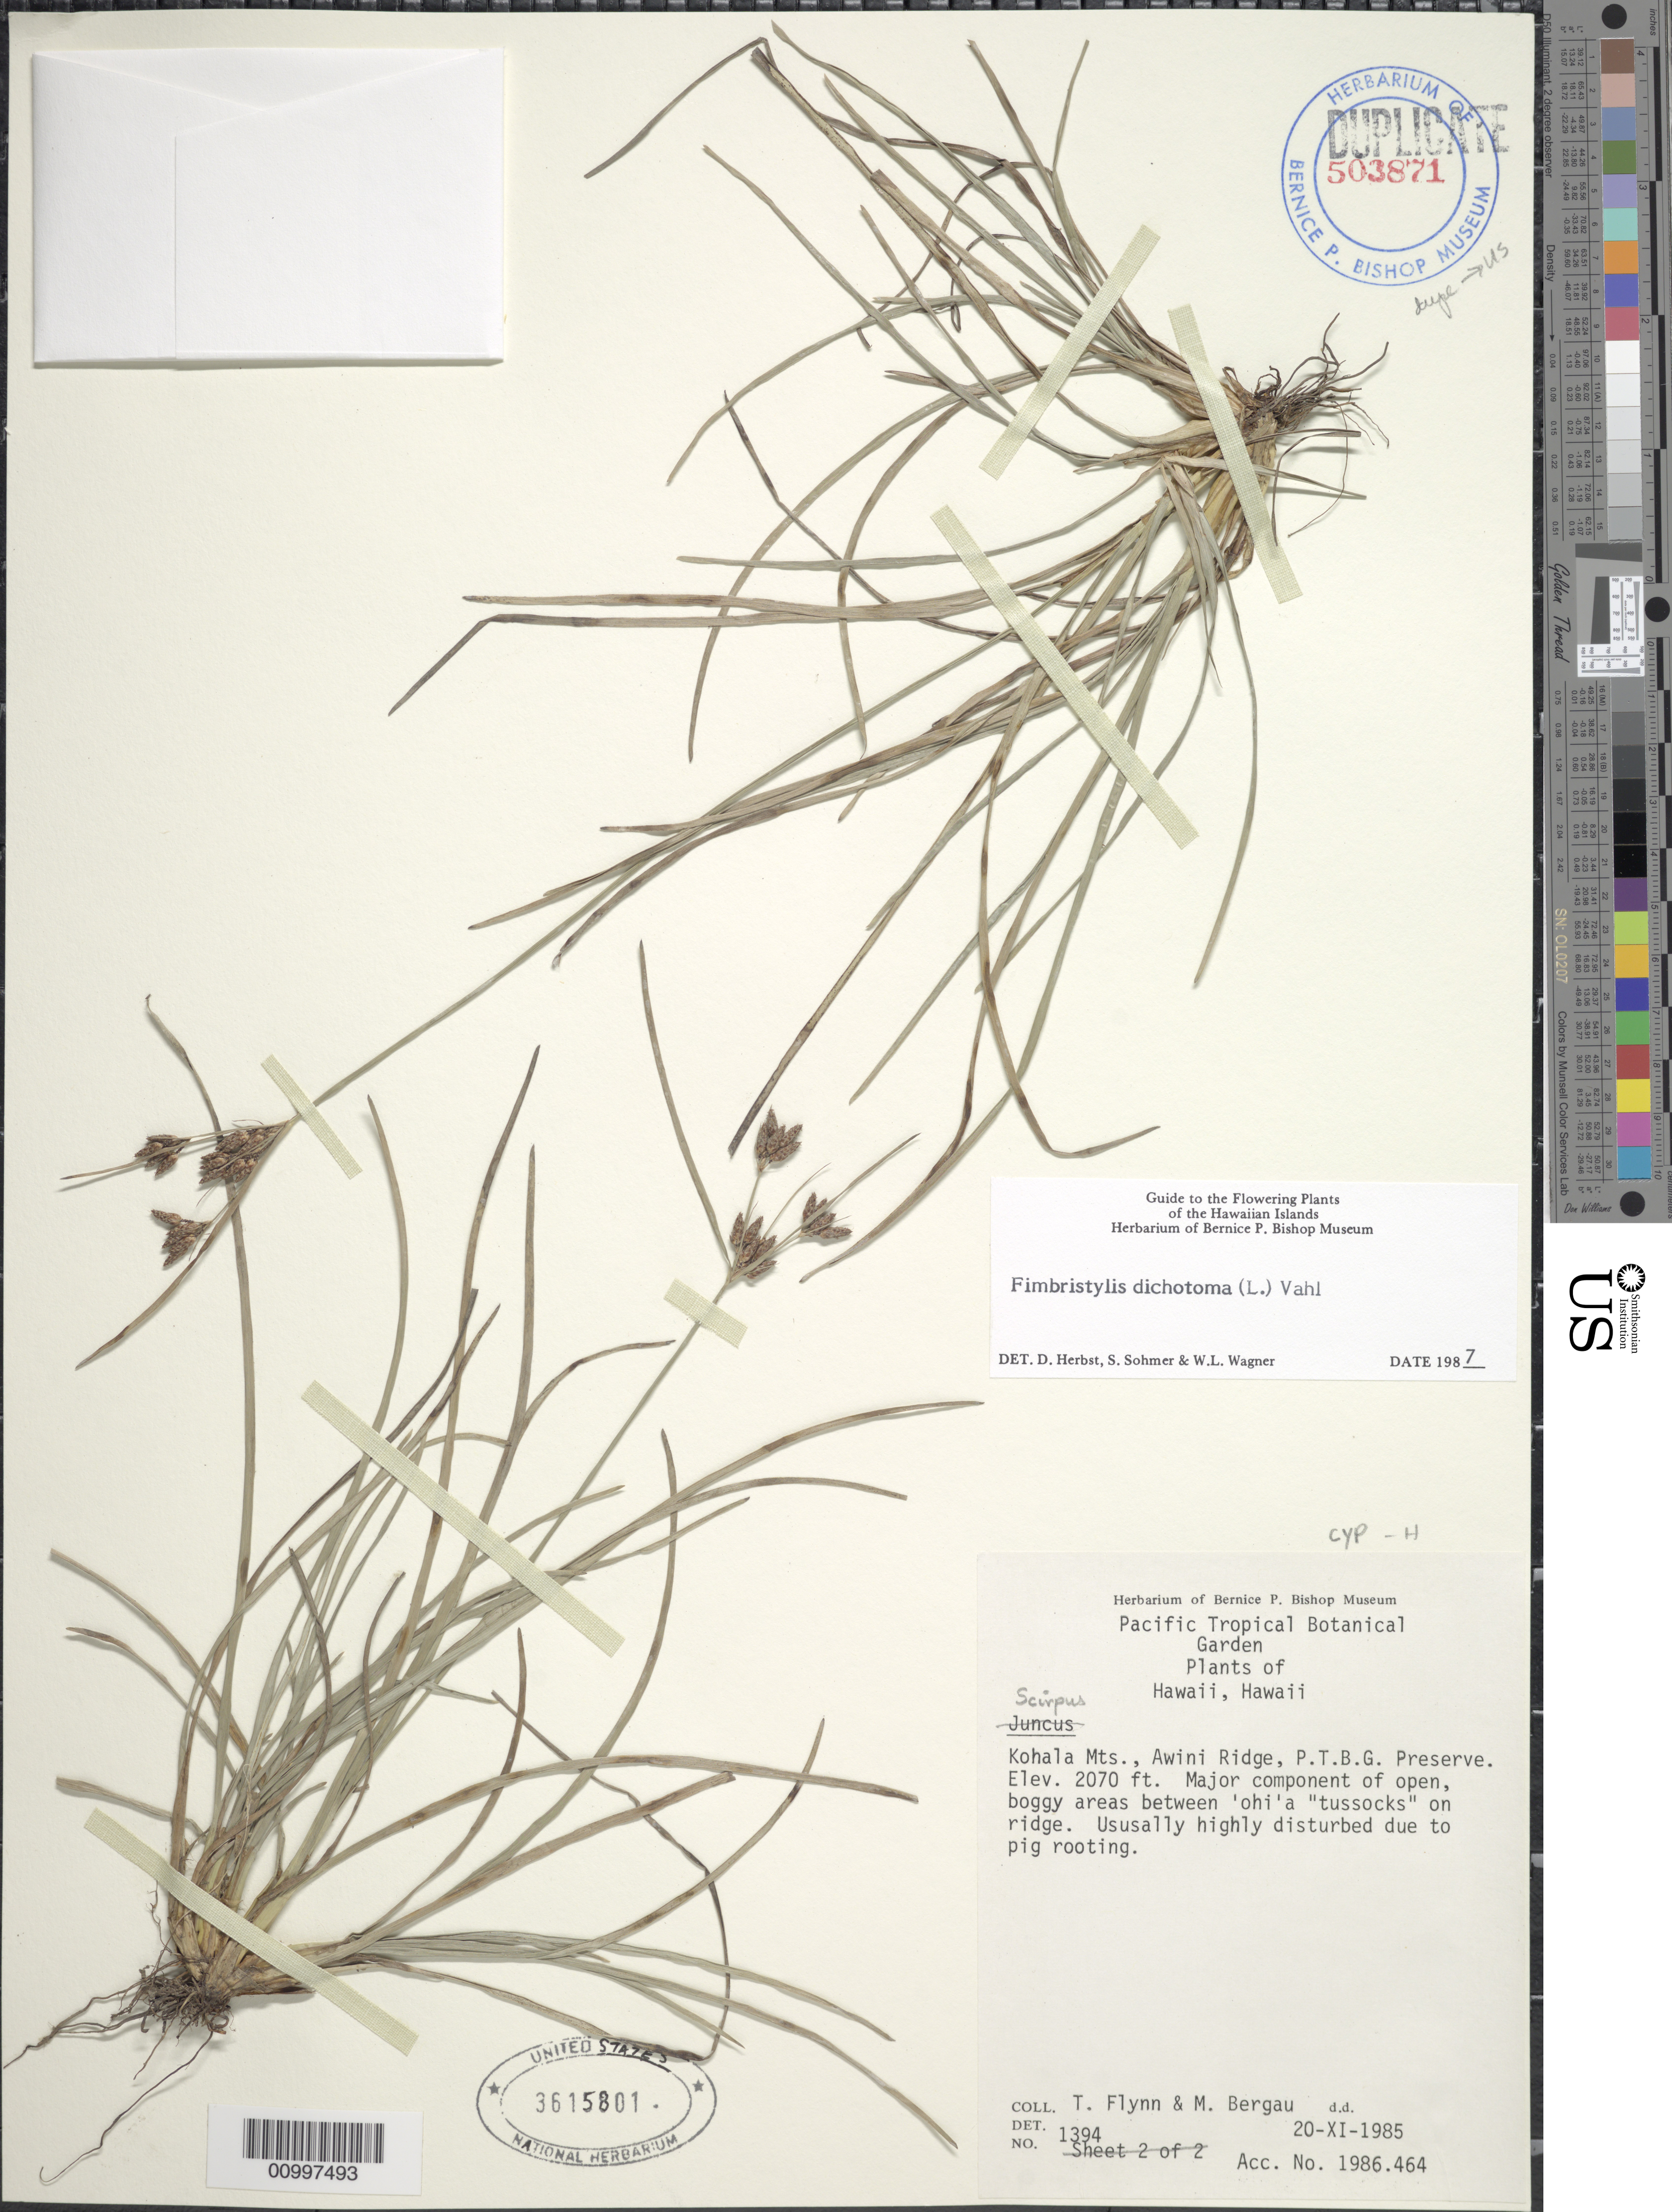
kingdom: Plantae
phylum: Tracheophyta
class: Liliopsida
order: Poales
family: Cyperaceae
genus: Fimbristylis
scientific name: Fimbristylis dichotoma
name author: (L.) Vahl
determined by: Herbst, D. R.; Sohmer, S. H.; Wagner, W. L.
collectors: T. W. Flynn & M. Bergau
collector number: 1394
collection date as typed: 20 Nov 1985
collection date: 1985-11-20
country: United States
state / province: Hawaii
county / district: Hawaii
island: Hawaii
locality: Kohala Mts.; Awini Ridge.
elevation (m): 631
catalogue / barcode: US 3615801